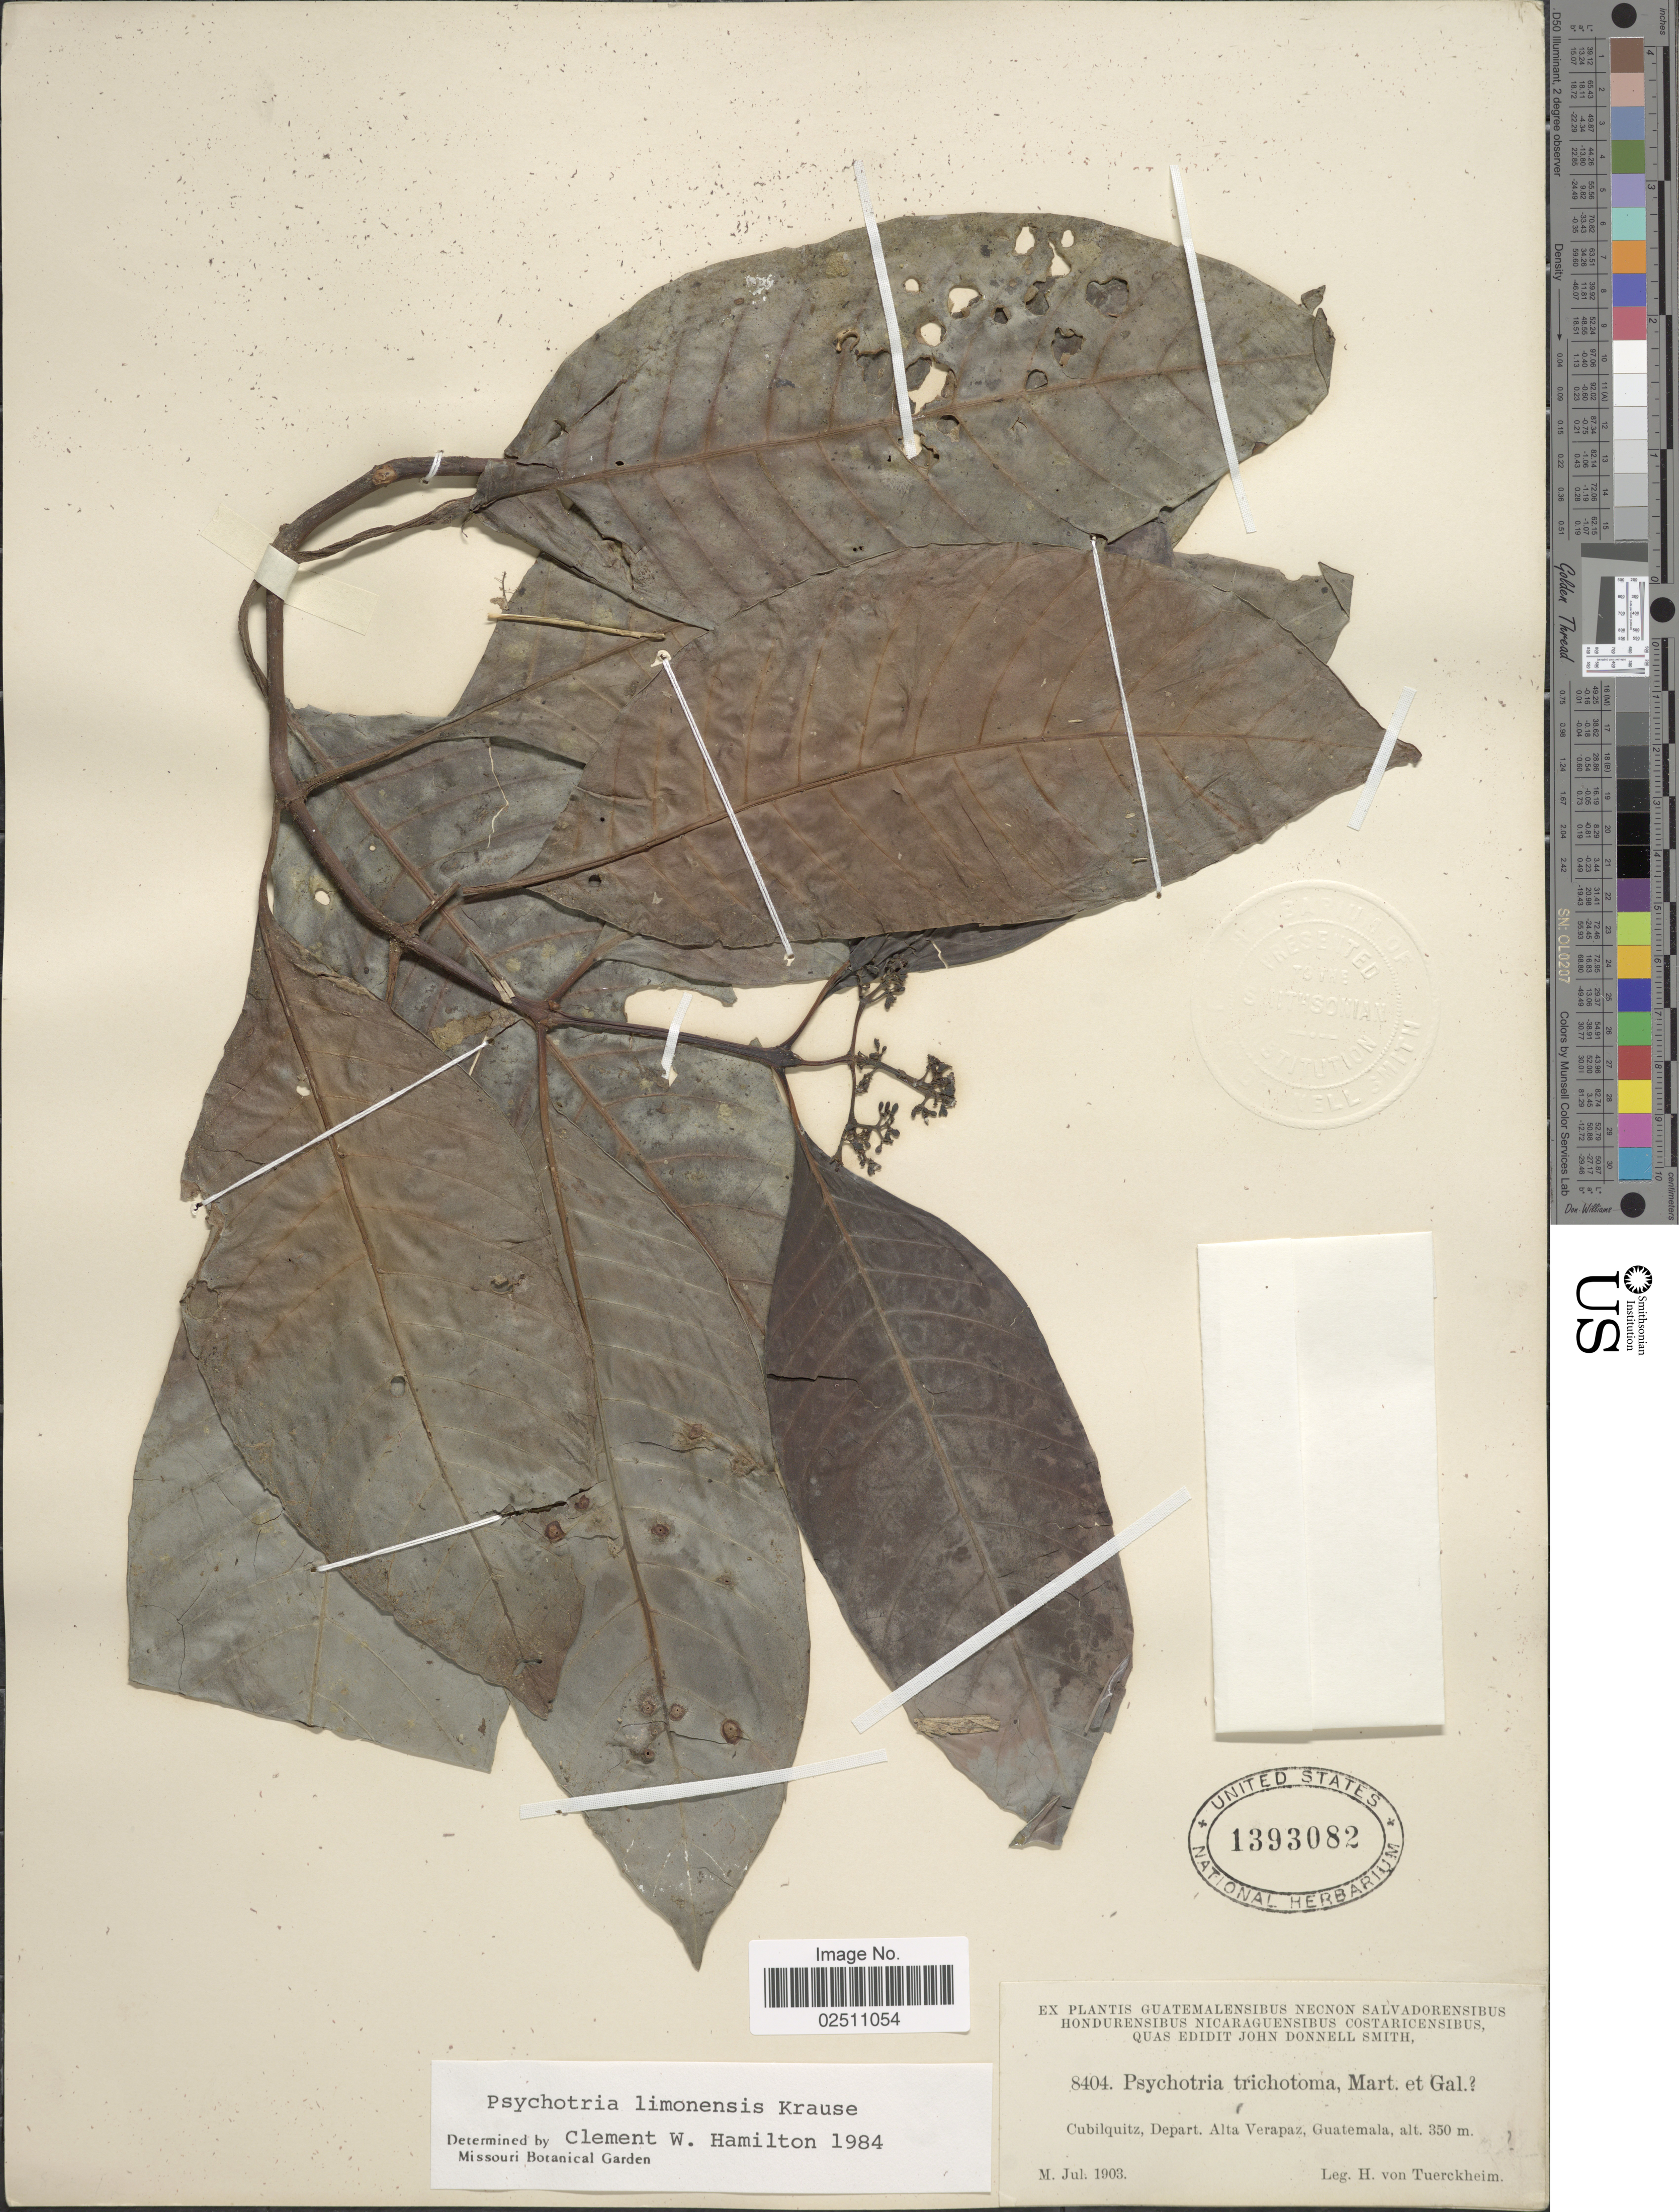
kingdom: Plantae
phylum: Tracheophyta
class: Magnoliopsida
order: Gentianales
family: Rubiaceae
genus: Psychotria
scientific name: Psychotria limonensis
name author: K. Krause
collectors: H. von Türckheim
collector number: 8404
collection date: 1903-07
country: Guatemala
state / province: Alta Verapaz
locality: Cubilquitz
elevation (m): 350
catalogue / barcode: US 1393082